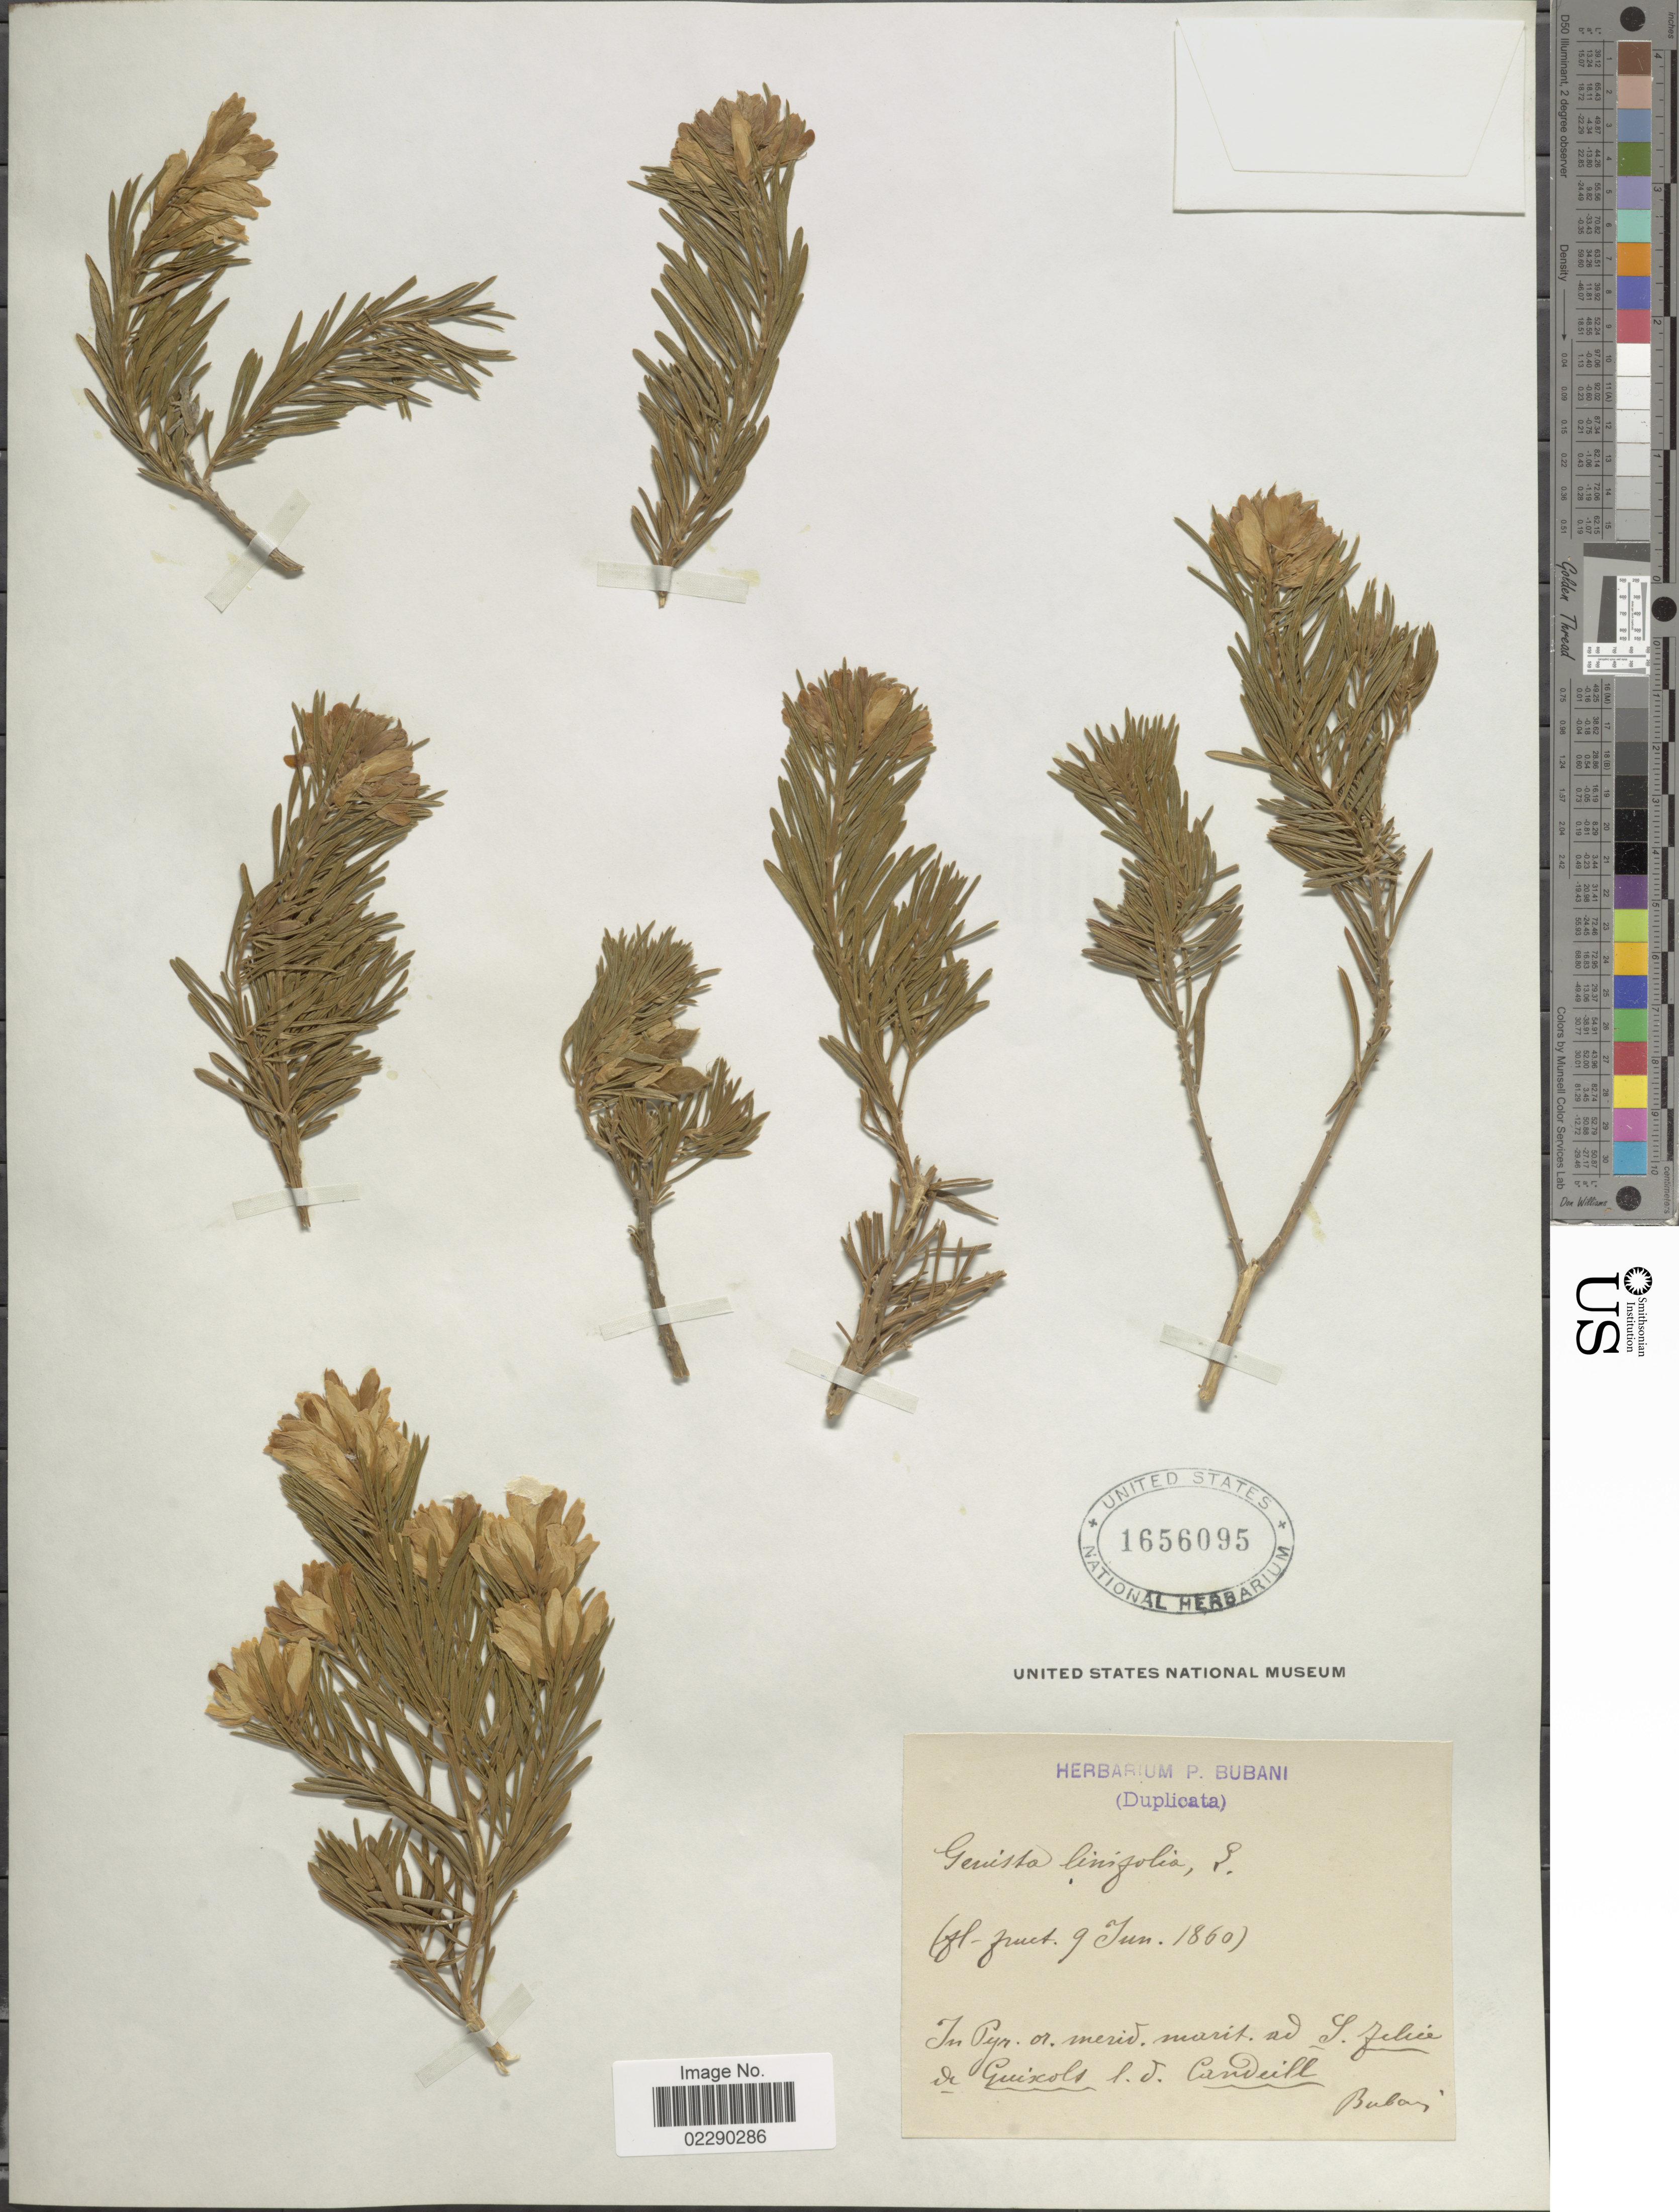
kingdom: Plantae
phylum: Tracheophyta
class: Magnoliopsida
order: Fabales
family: Fabaceae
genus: Genista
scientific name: Genista linifolia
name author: L.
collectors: P. Bubani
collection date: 1860-06-09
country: Spain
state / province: Catalunya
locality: Pyr. or. merid. marit. ad S. Felice de Guixols [Sant Feliu de Guíxols] s.d. Candeill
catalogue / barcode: US 1656095